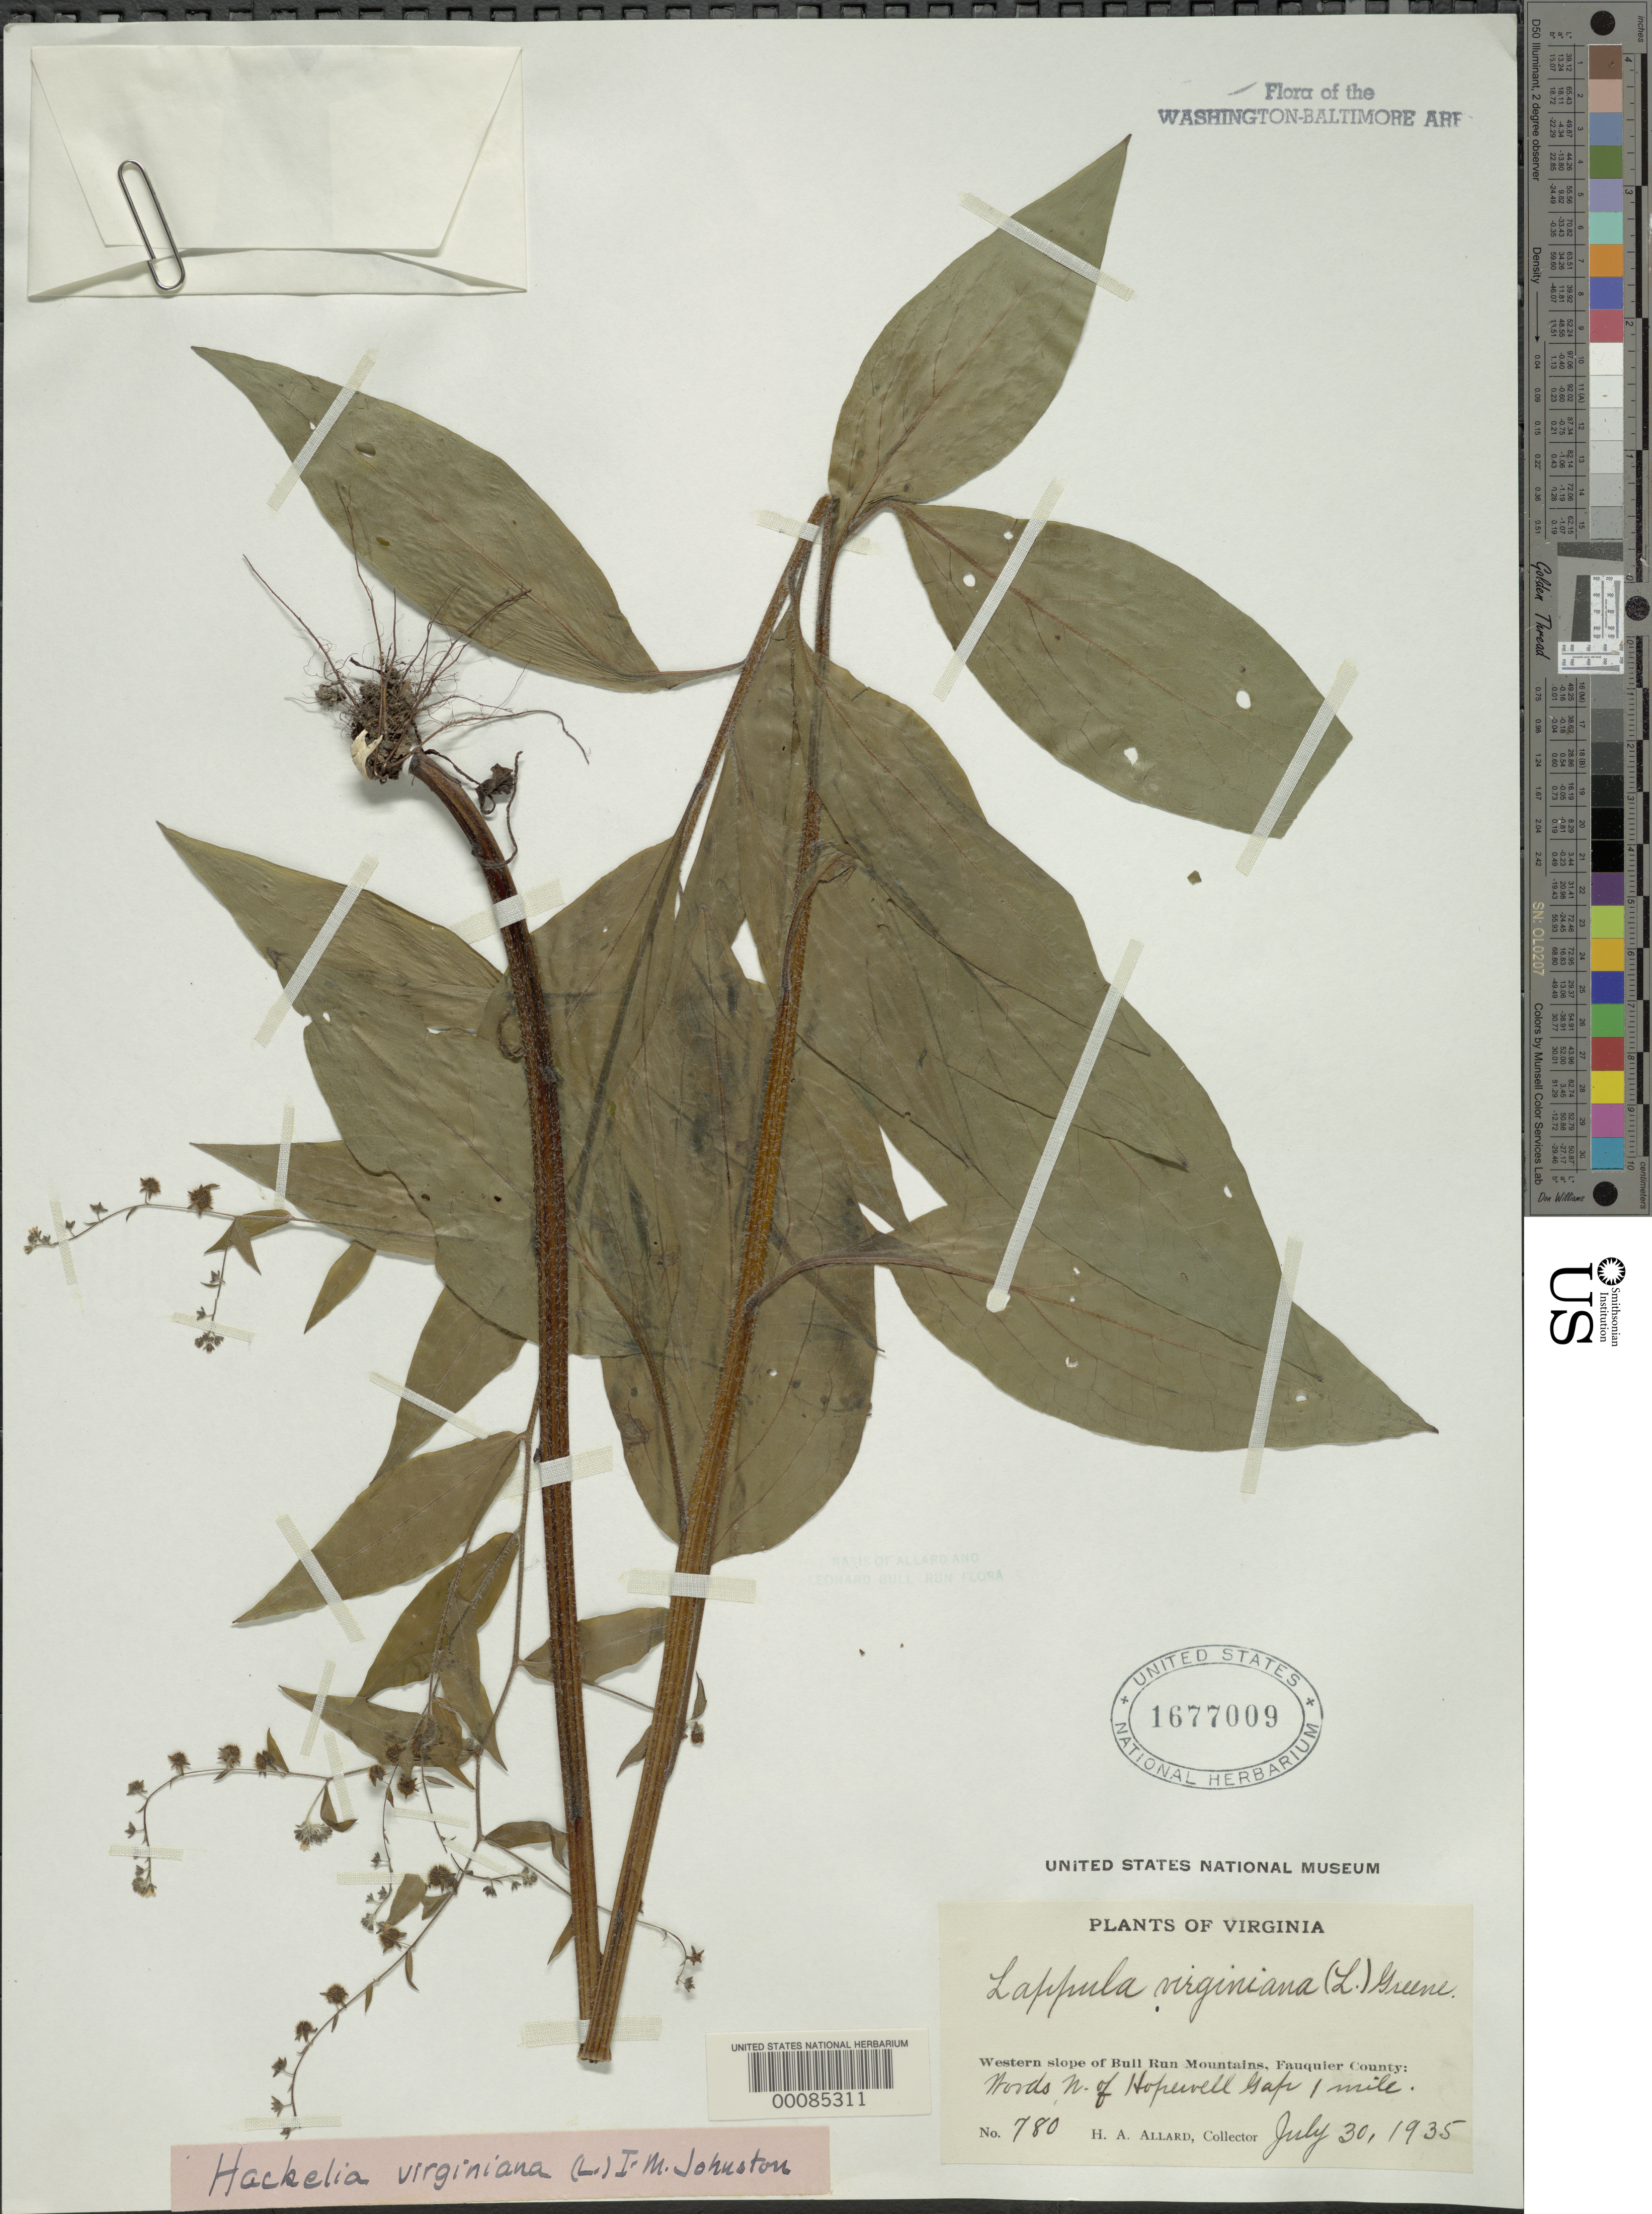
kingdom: Plantae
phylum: Tracheophyta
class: Magnoliopsida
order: Boraginales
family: Boraginaceae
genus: Hackelia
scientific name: Hackelia virginiana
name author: (L.) I.M. Johnst.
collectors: H. A. Allard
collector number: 780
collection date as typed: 30 Jul 1935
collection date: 1935-07-30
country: United States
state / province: Virginia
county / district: Fauquier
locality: N of Hopewell Gap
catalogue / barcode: US 1677009